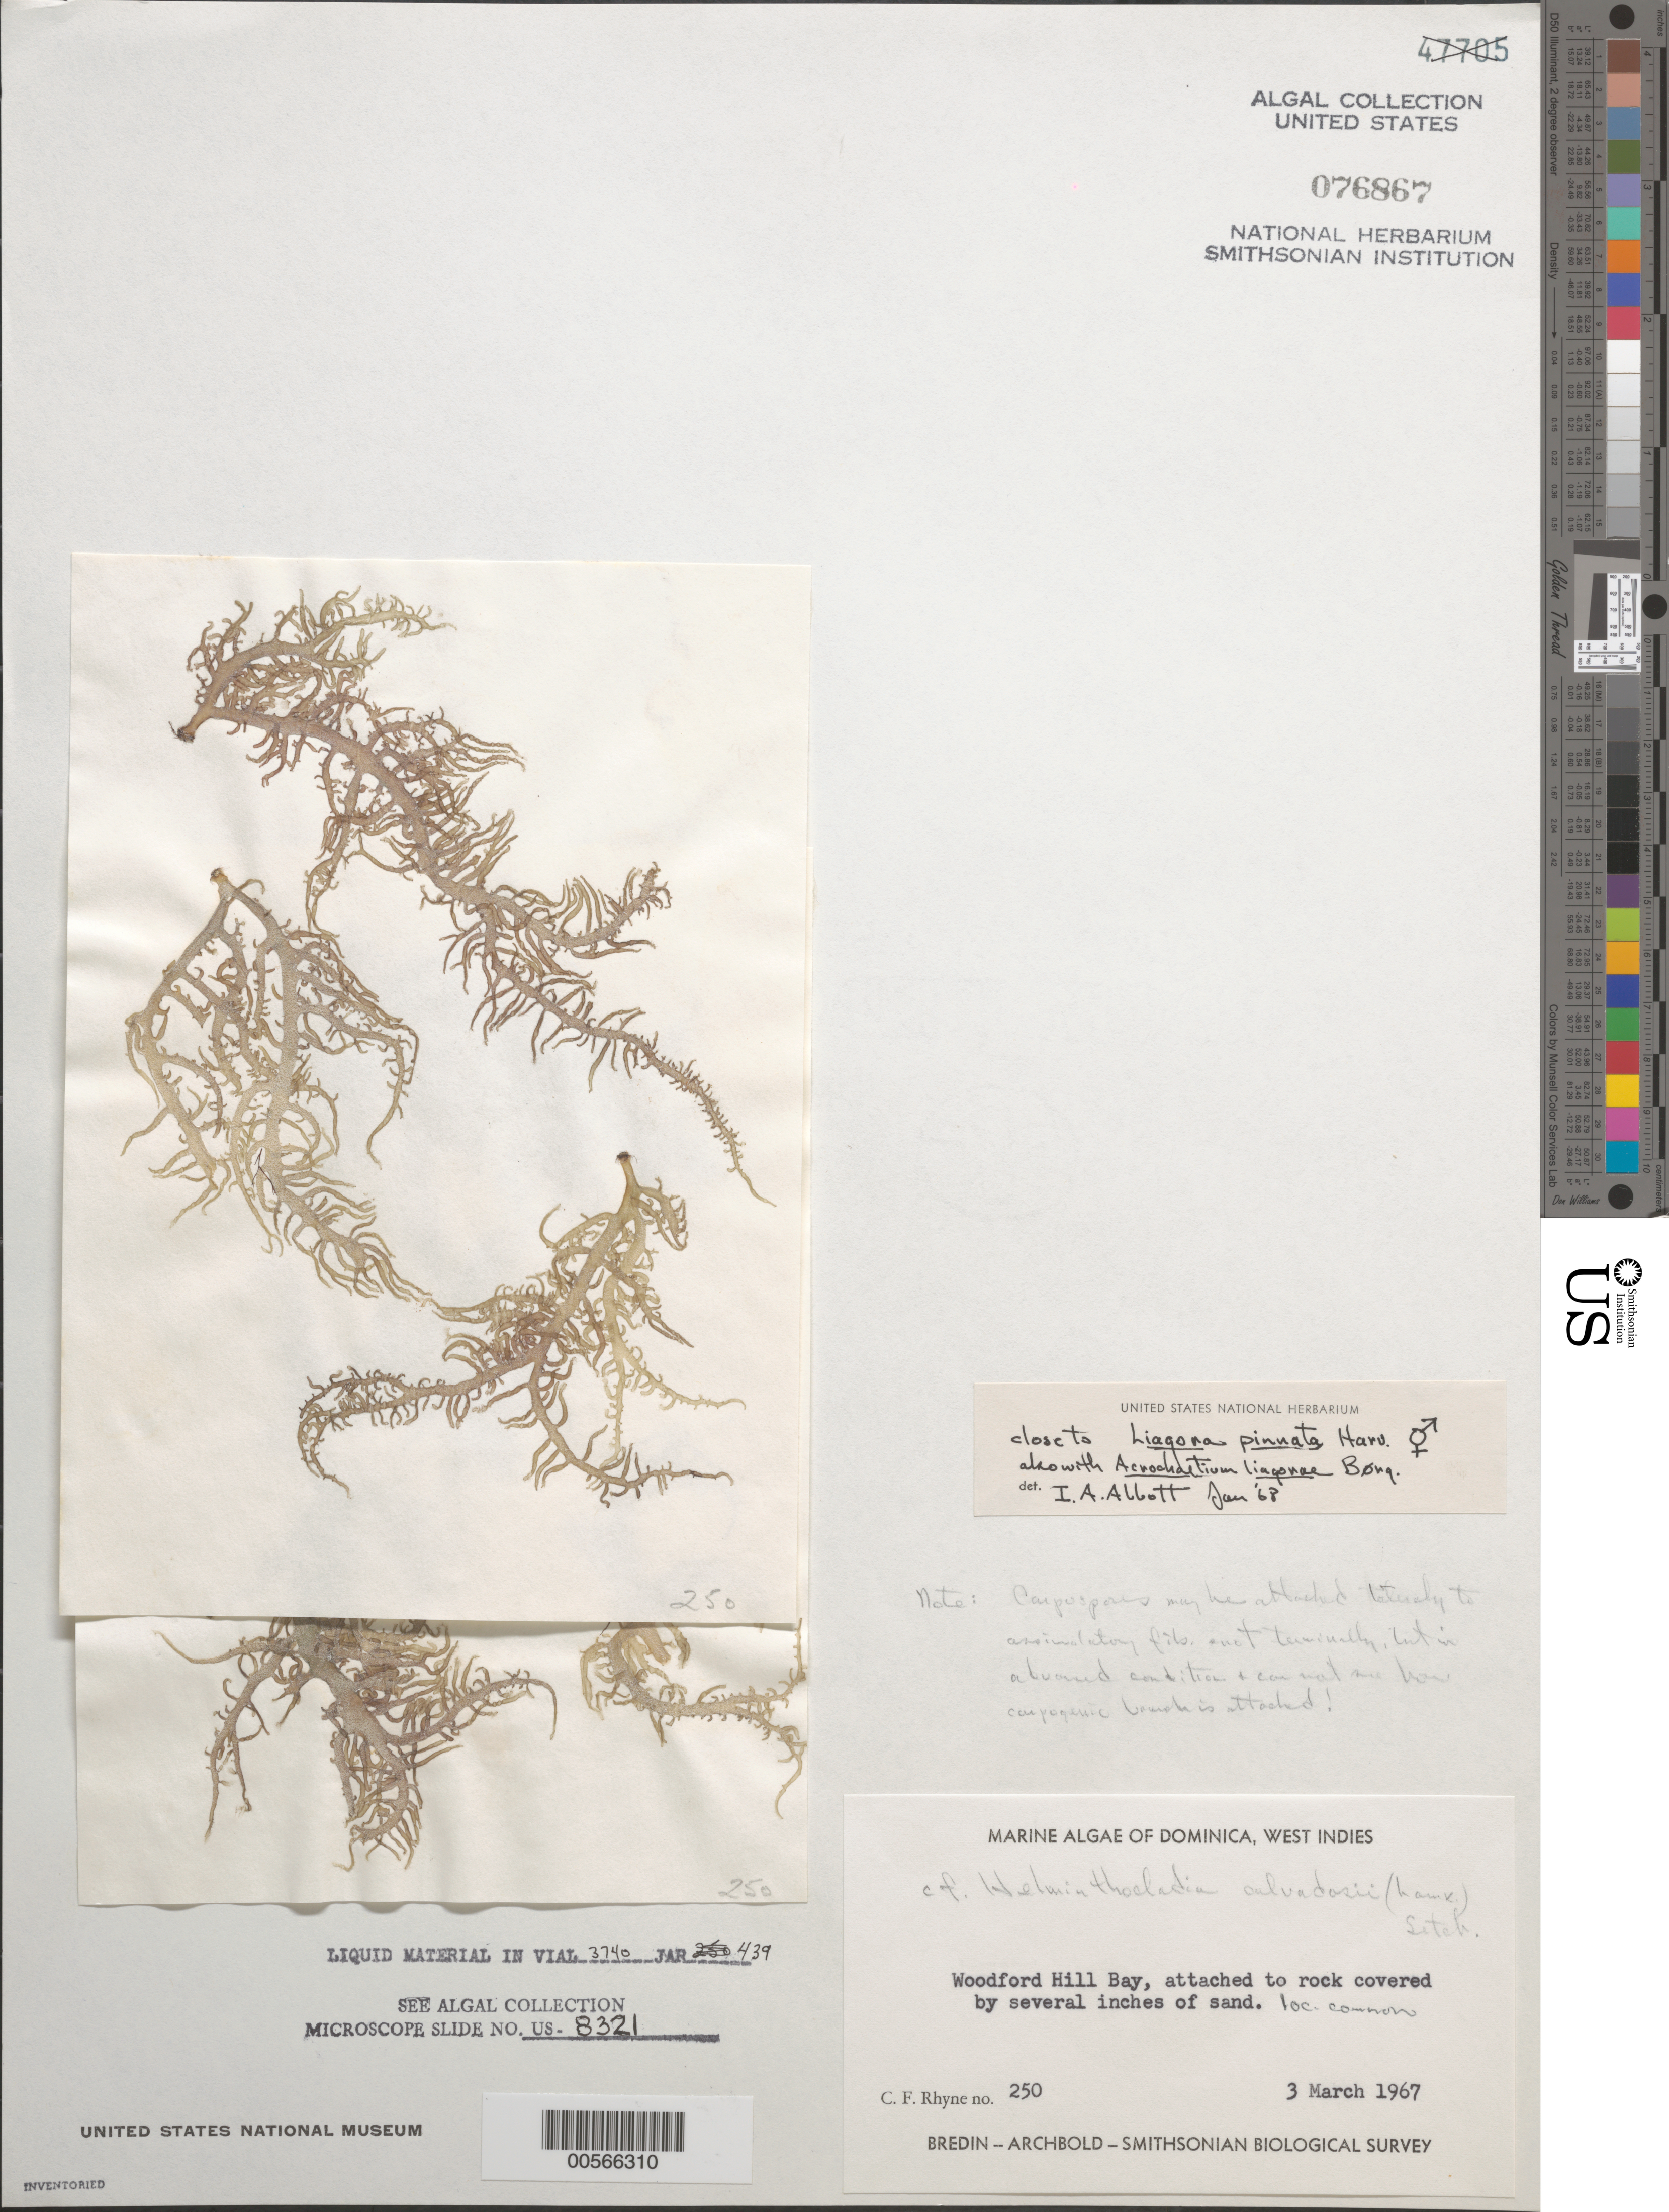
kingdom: Plantae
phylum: Rhodophyta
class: Florideophyceae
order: Nemaliales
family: Liagoraceae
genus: Liagora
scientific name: Liagora pinnata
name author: Harv.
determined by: Abbott, Isabella A.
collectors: C. Rhyne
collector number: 250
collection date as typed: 03 Mar 1967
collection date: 1967-03-03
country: Dominica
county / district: St. Andrew's Parish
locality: Woodford Hill Bay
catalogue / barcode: US 76867